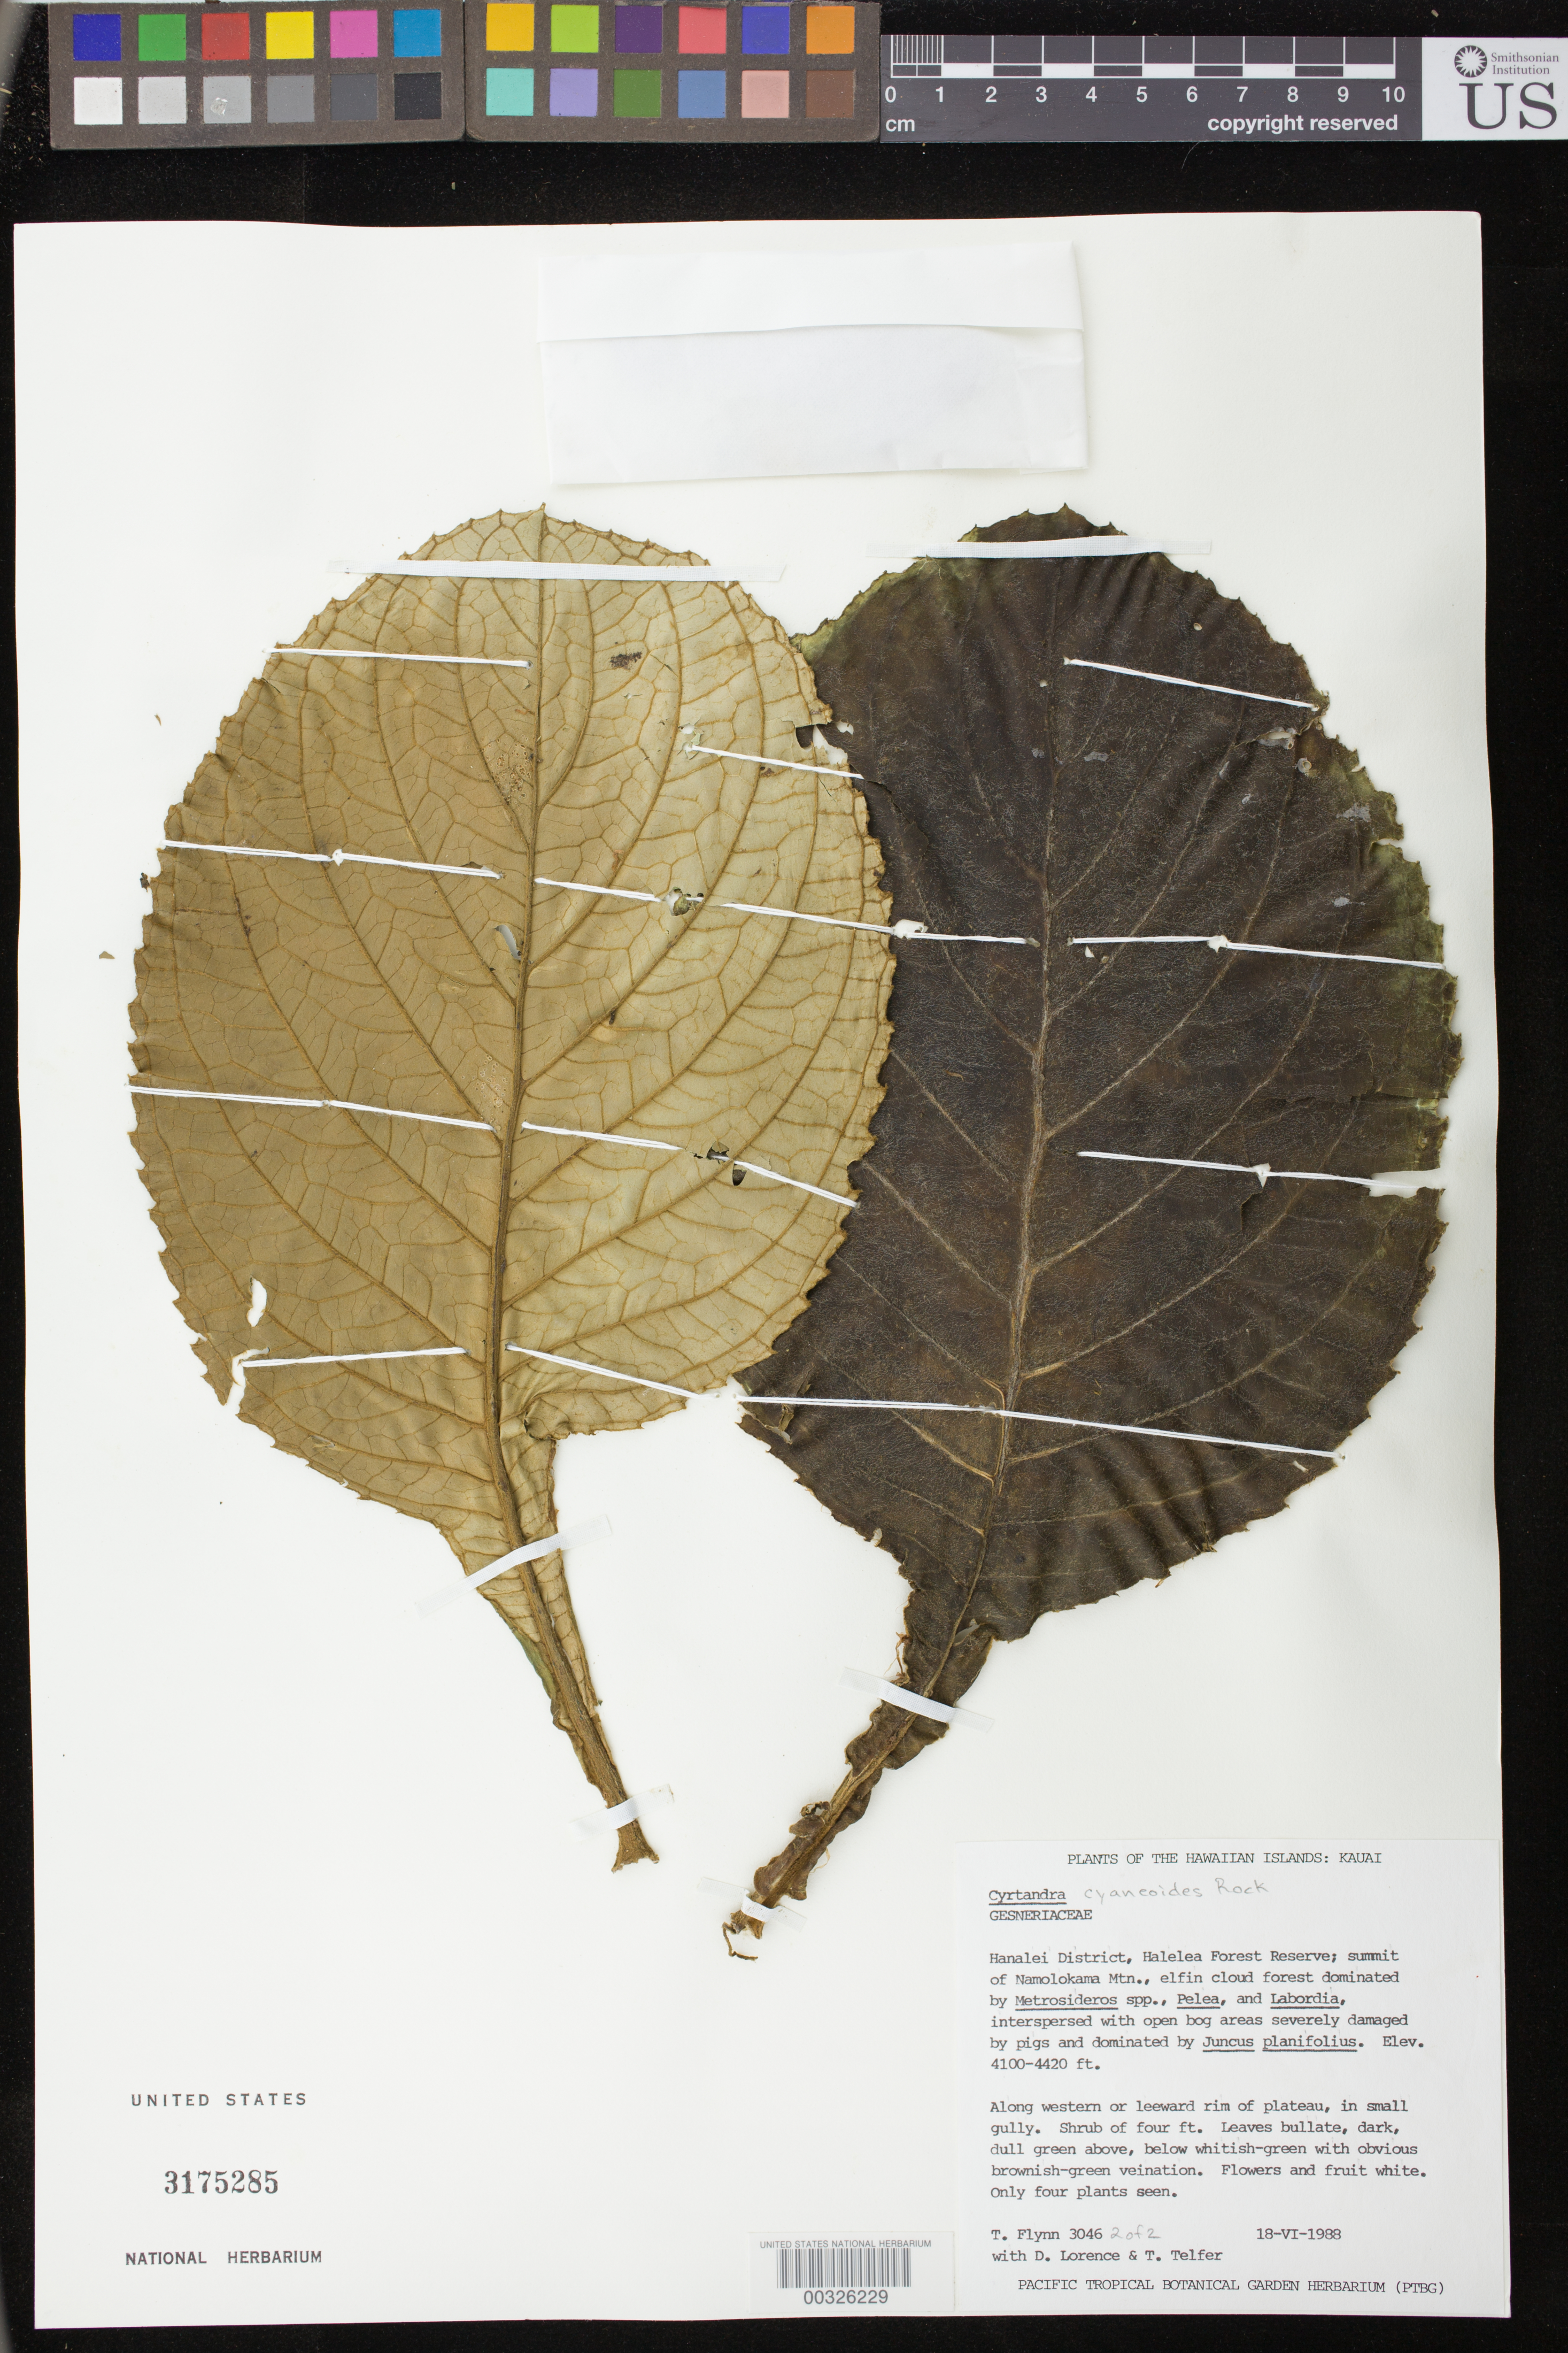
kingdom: Plantae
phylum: Tracheophyta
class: Magnoliopsida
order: Lamiales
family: Gesneriaceae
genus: Cyrtandra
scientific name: Cyrtandra cyaneoides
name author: Rock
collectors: T. W. Flynn, D. Lorence & T. Telfer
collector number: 3046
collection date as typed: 18 Jun 1988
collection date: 1988-06-18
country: United States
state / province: Hawaii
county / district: Kauai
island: Kaua'i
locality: Kauai co., Hanalei dist, Halelea forest reserve, summit of Namolokama mtn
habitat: Elfin cloud forest ...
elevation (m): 1250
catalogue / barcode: US 3175285